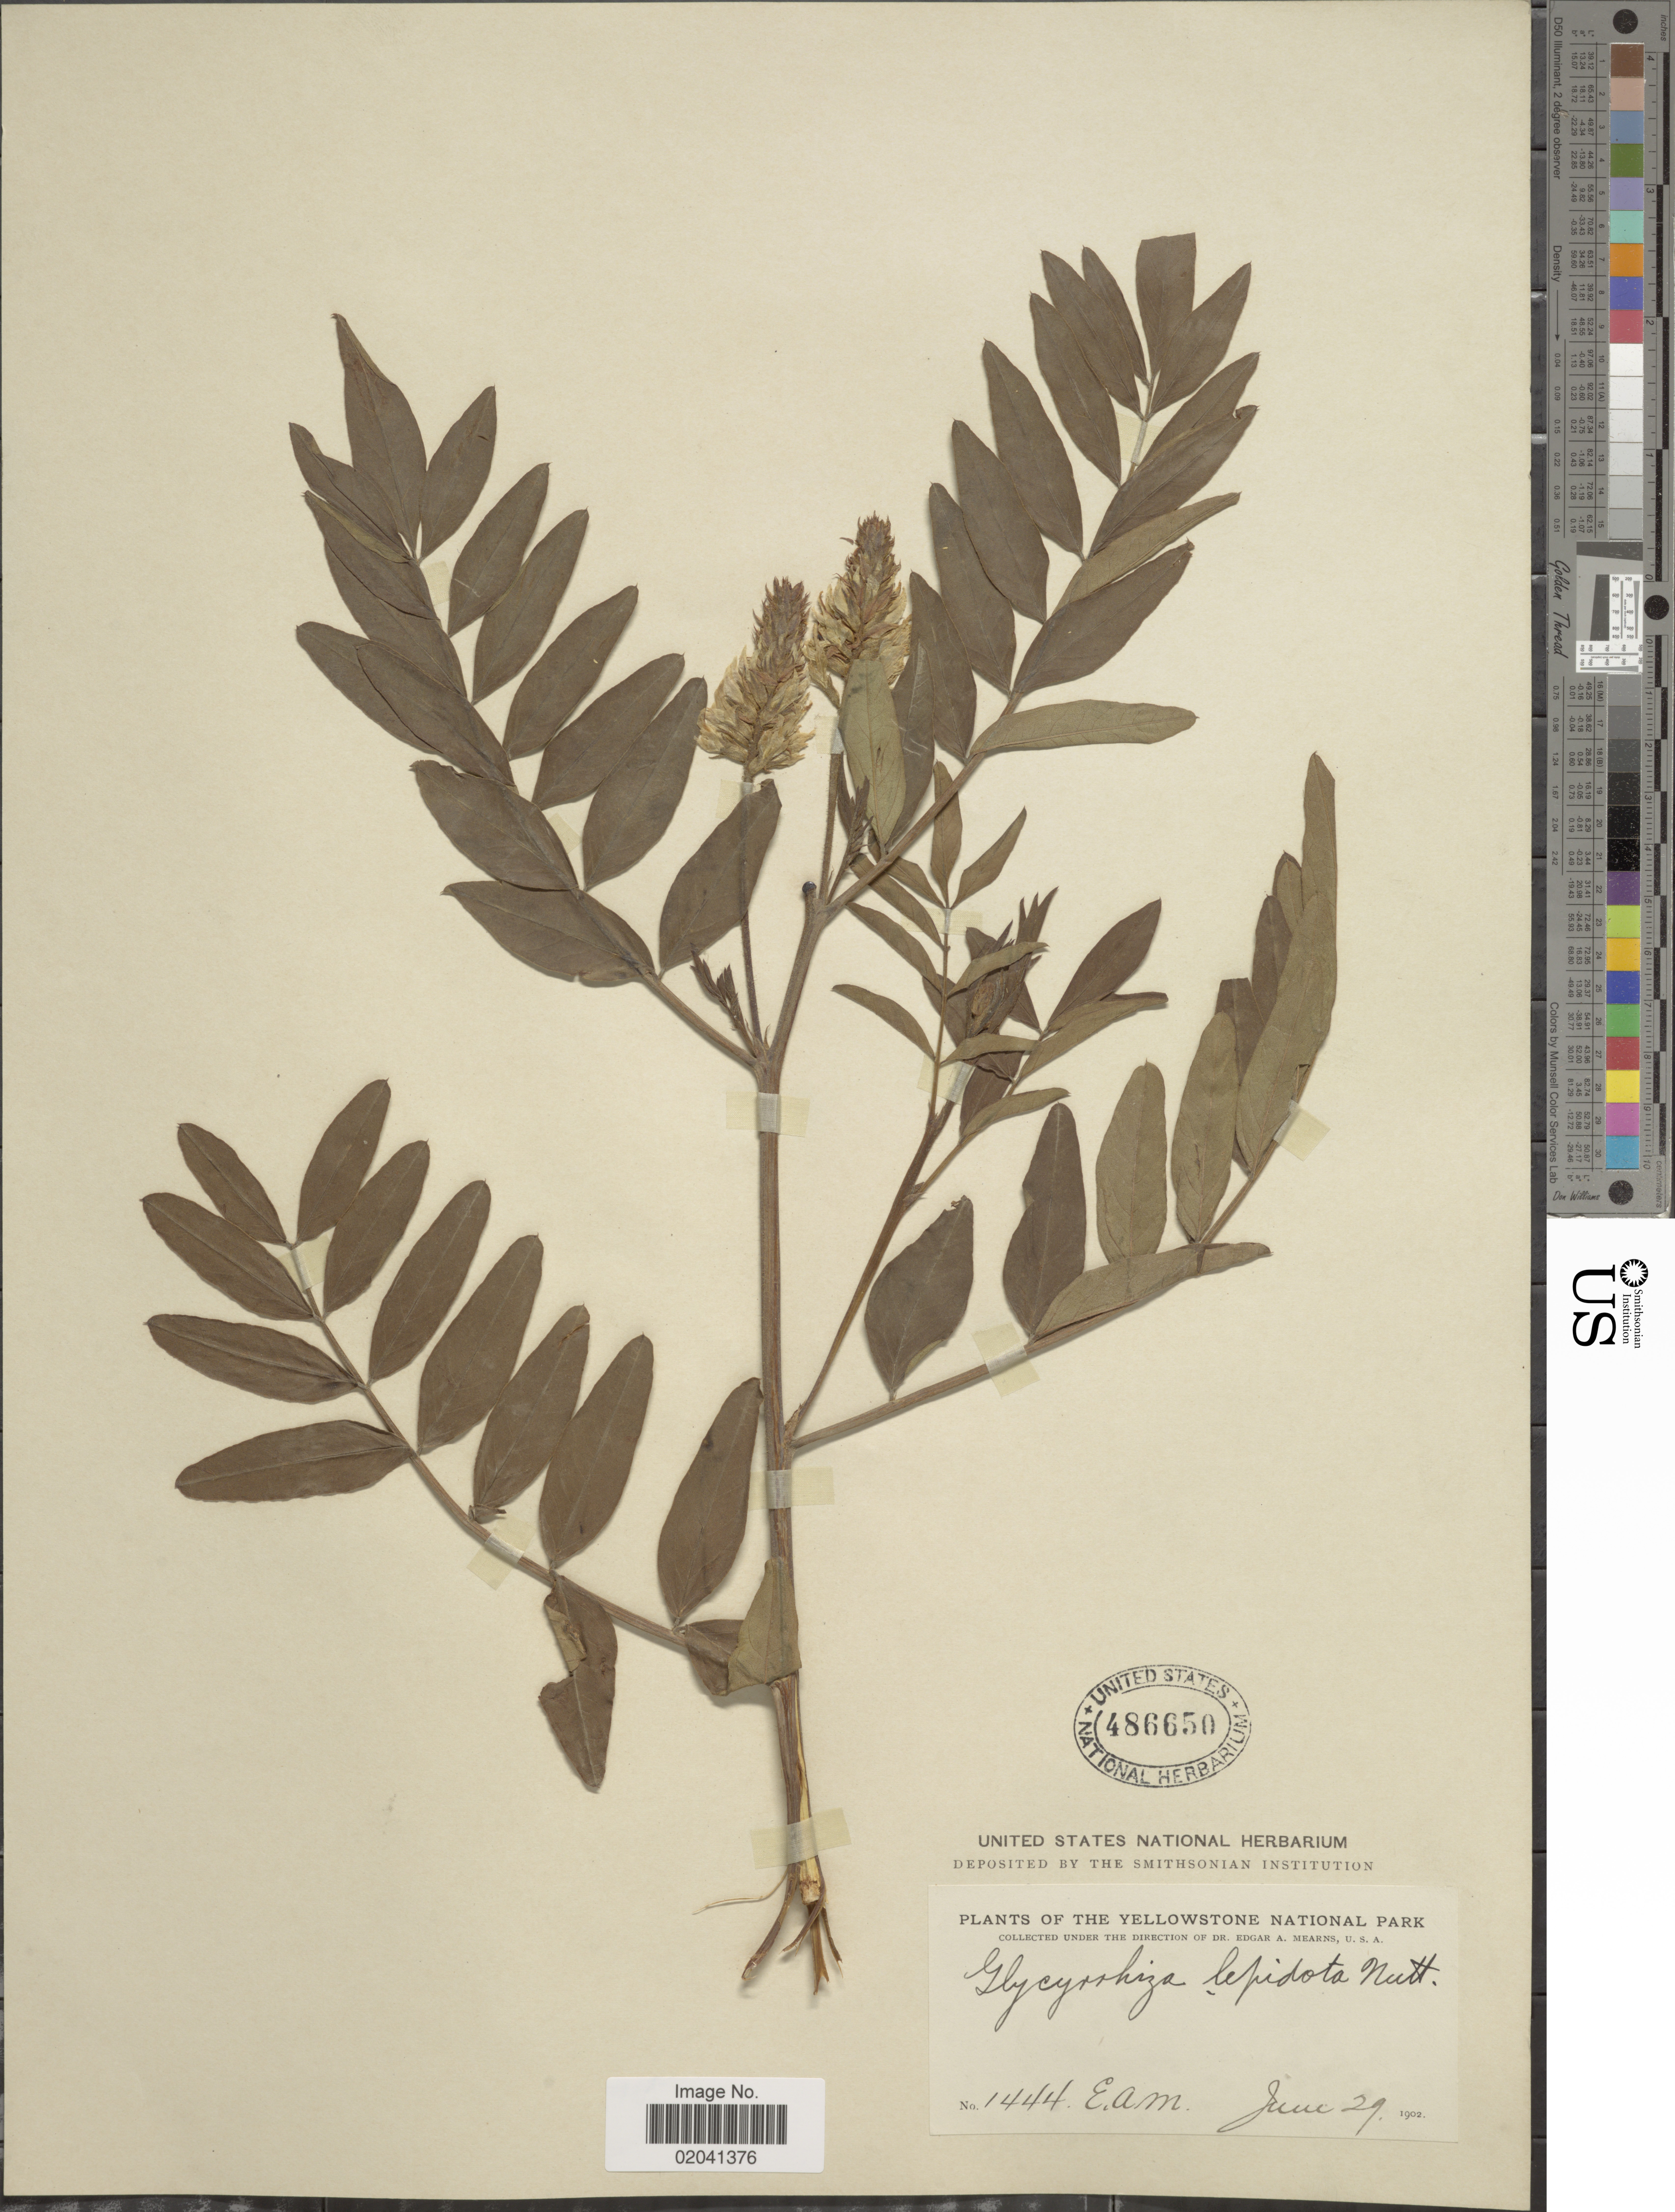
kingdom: Plantae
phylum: Tracheophyta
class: Magnoliopsida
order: Fabales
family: Fabaceae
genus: Glycyrrhiza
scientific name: Glycyrrhiza lepidota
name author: Pursh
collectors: E. A. Mearns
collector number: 1444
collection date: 1902-06-29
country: United States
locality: Yellowstone National Park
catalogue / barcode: US 486650